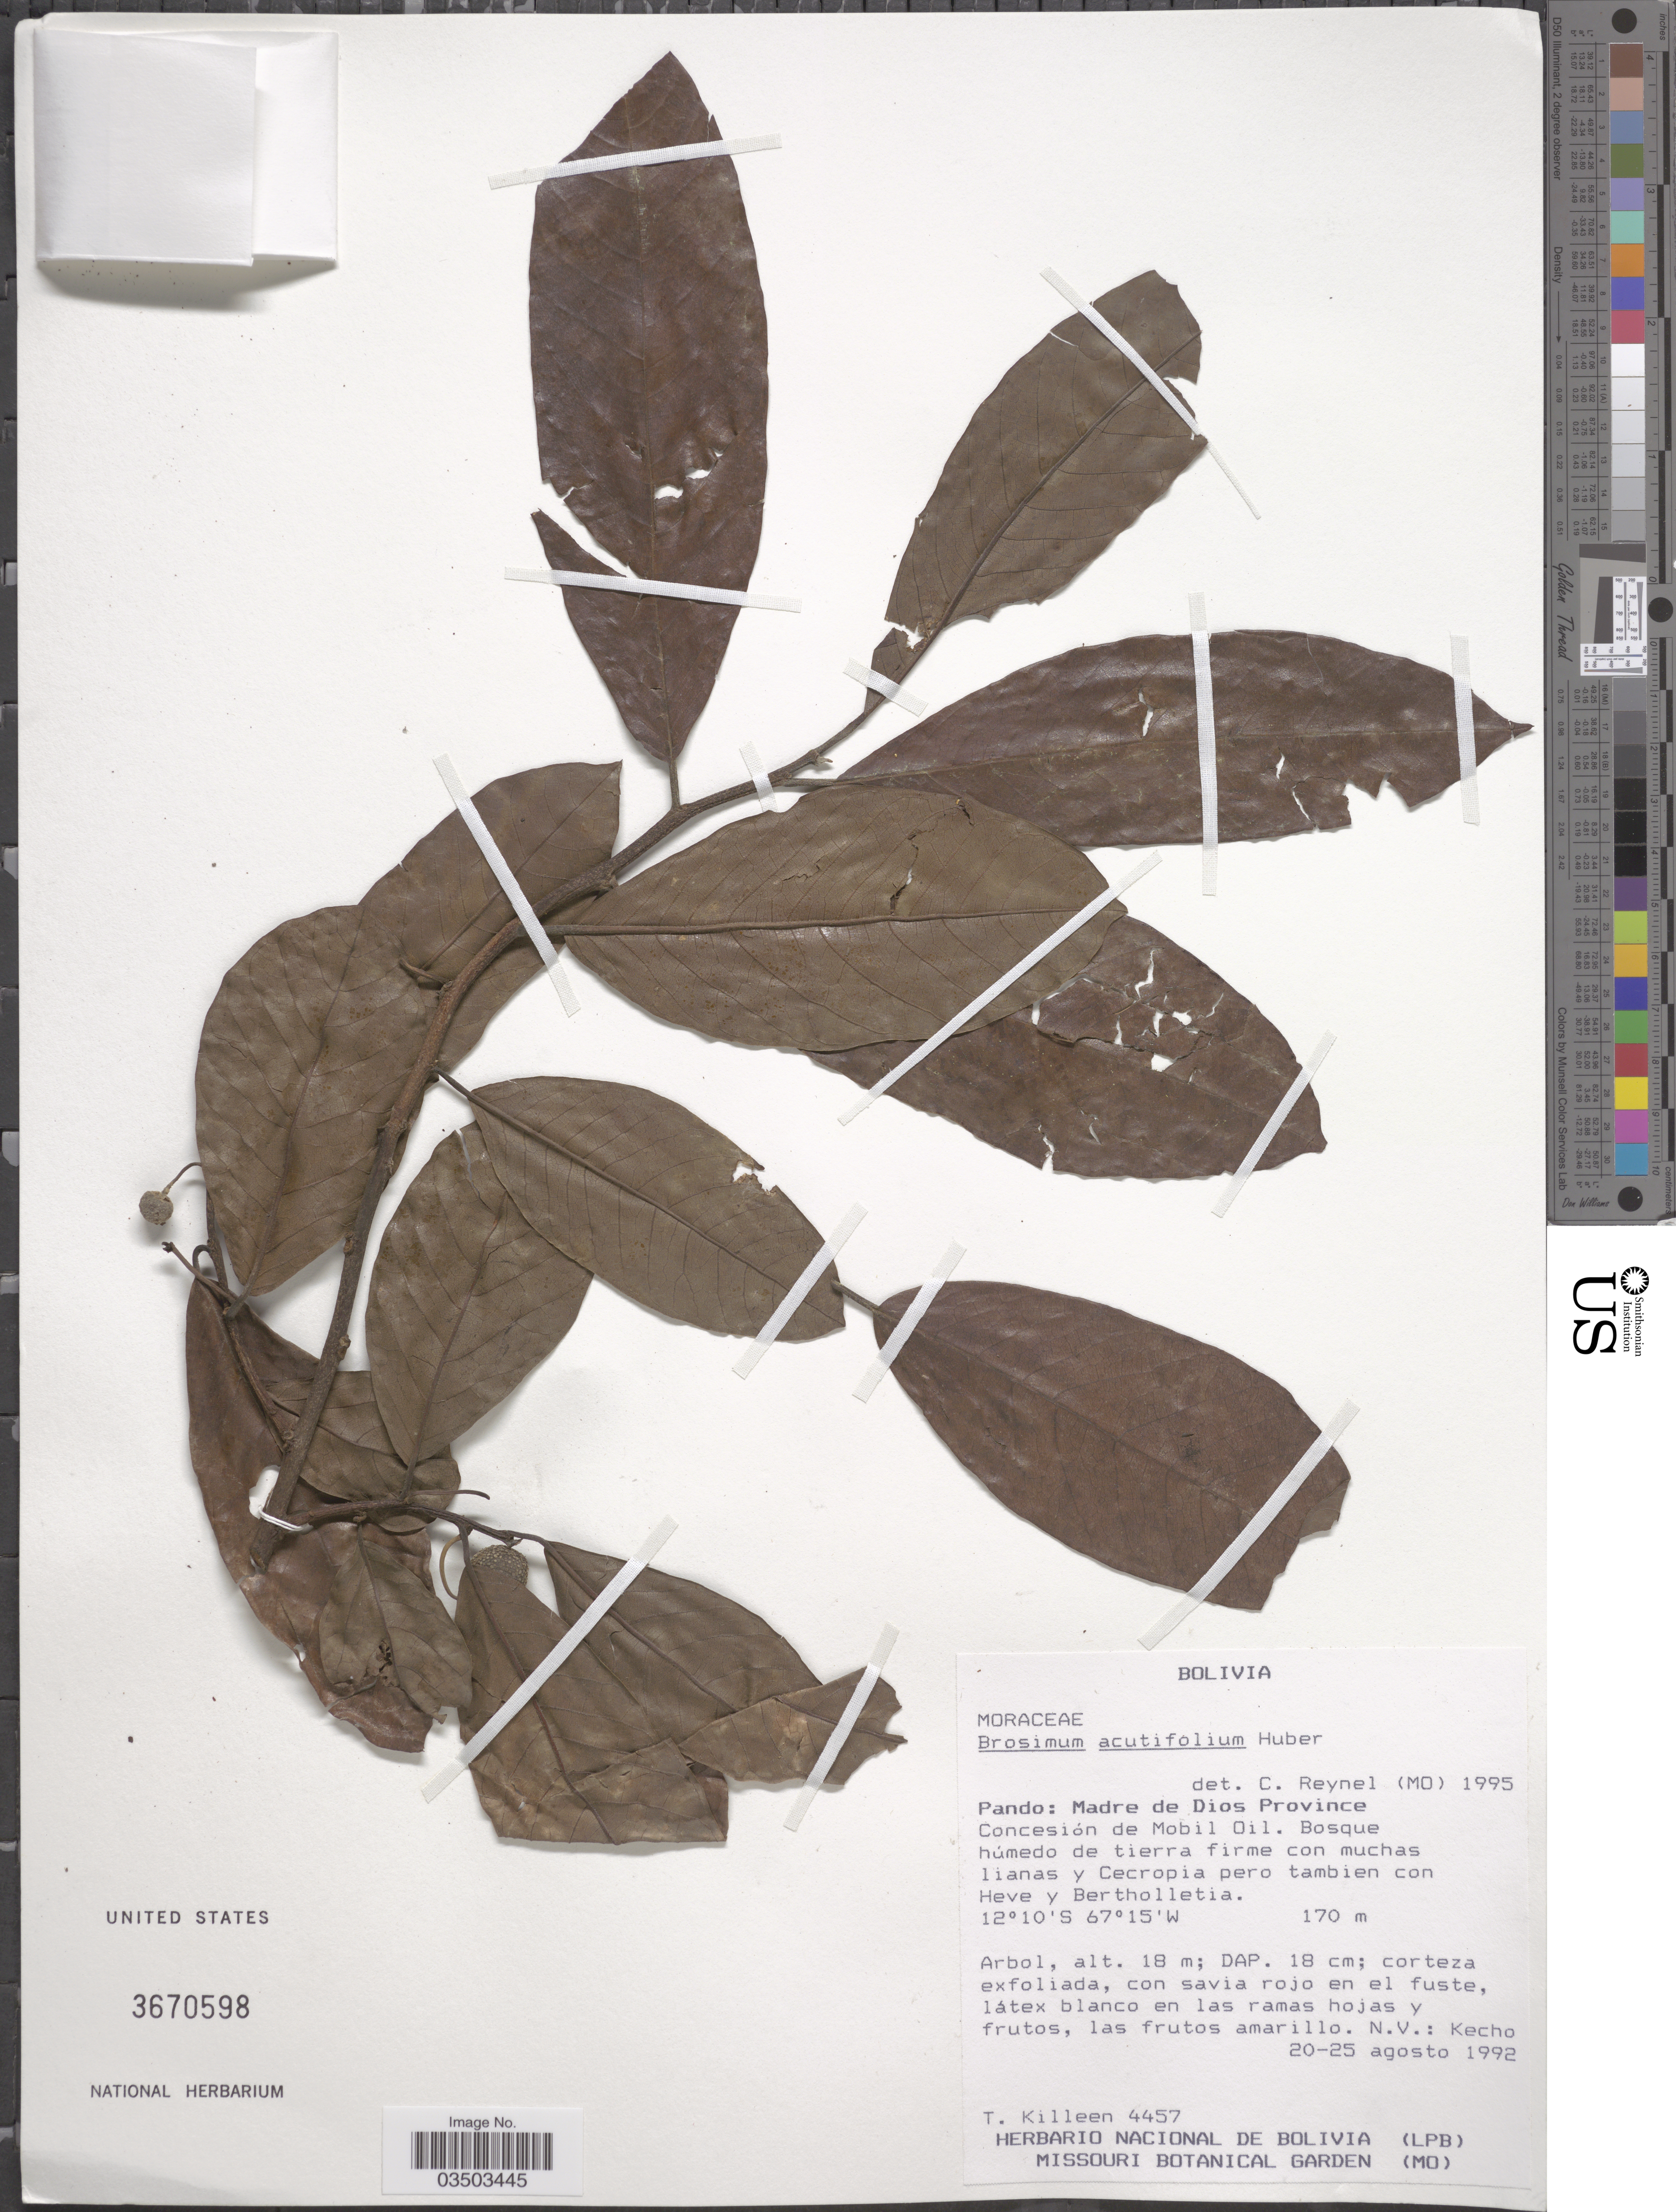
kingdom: Plantae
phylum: Tracheophyta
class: Magnoliopsida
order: Rosales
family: Moraceae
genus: Brosimum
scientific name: Brosimum acutifolium subsp. acutifolium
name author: Huber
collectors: T. J. Killeen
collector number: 4457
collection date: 1992-08-20/1992-08-25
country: Bolivia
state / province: Pando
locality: Madre de Dios Province. Concesión de Mobil Oil. Bosque húmedo de tierra firme con muchas lianas y Cecropia pero tambien con Heve y Bertholletia.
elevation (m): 170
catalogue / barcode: US 3670598